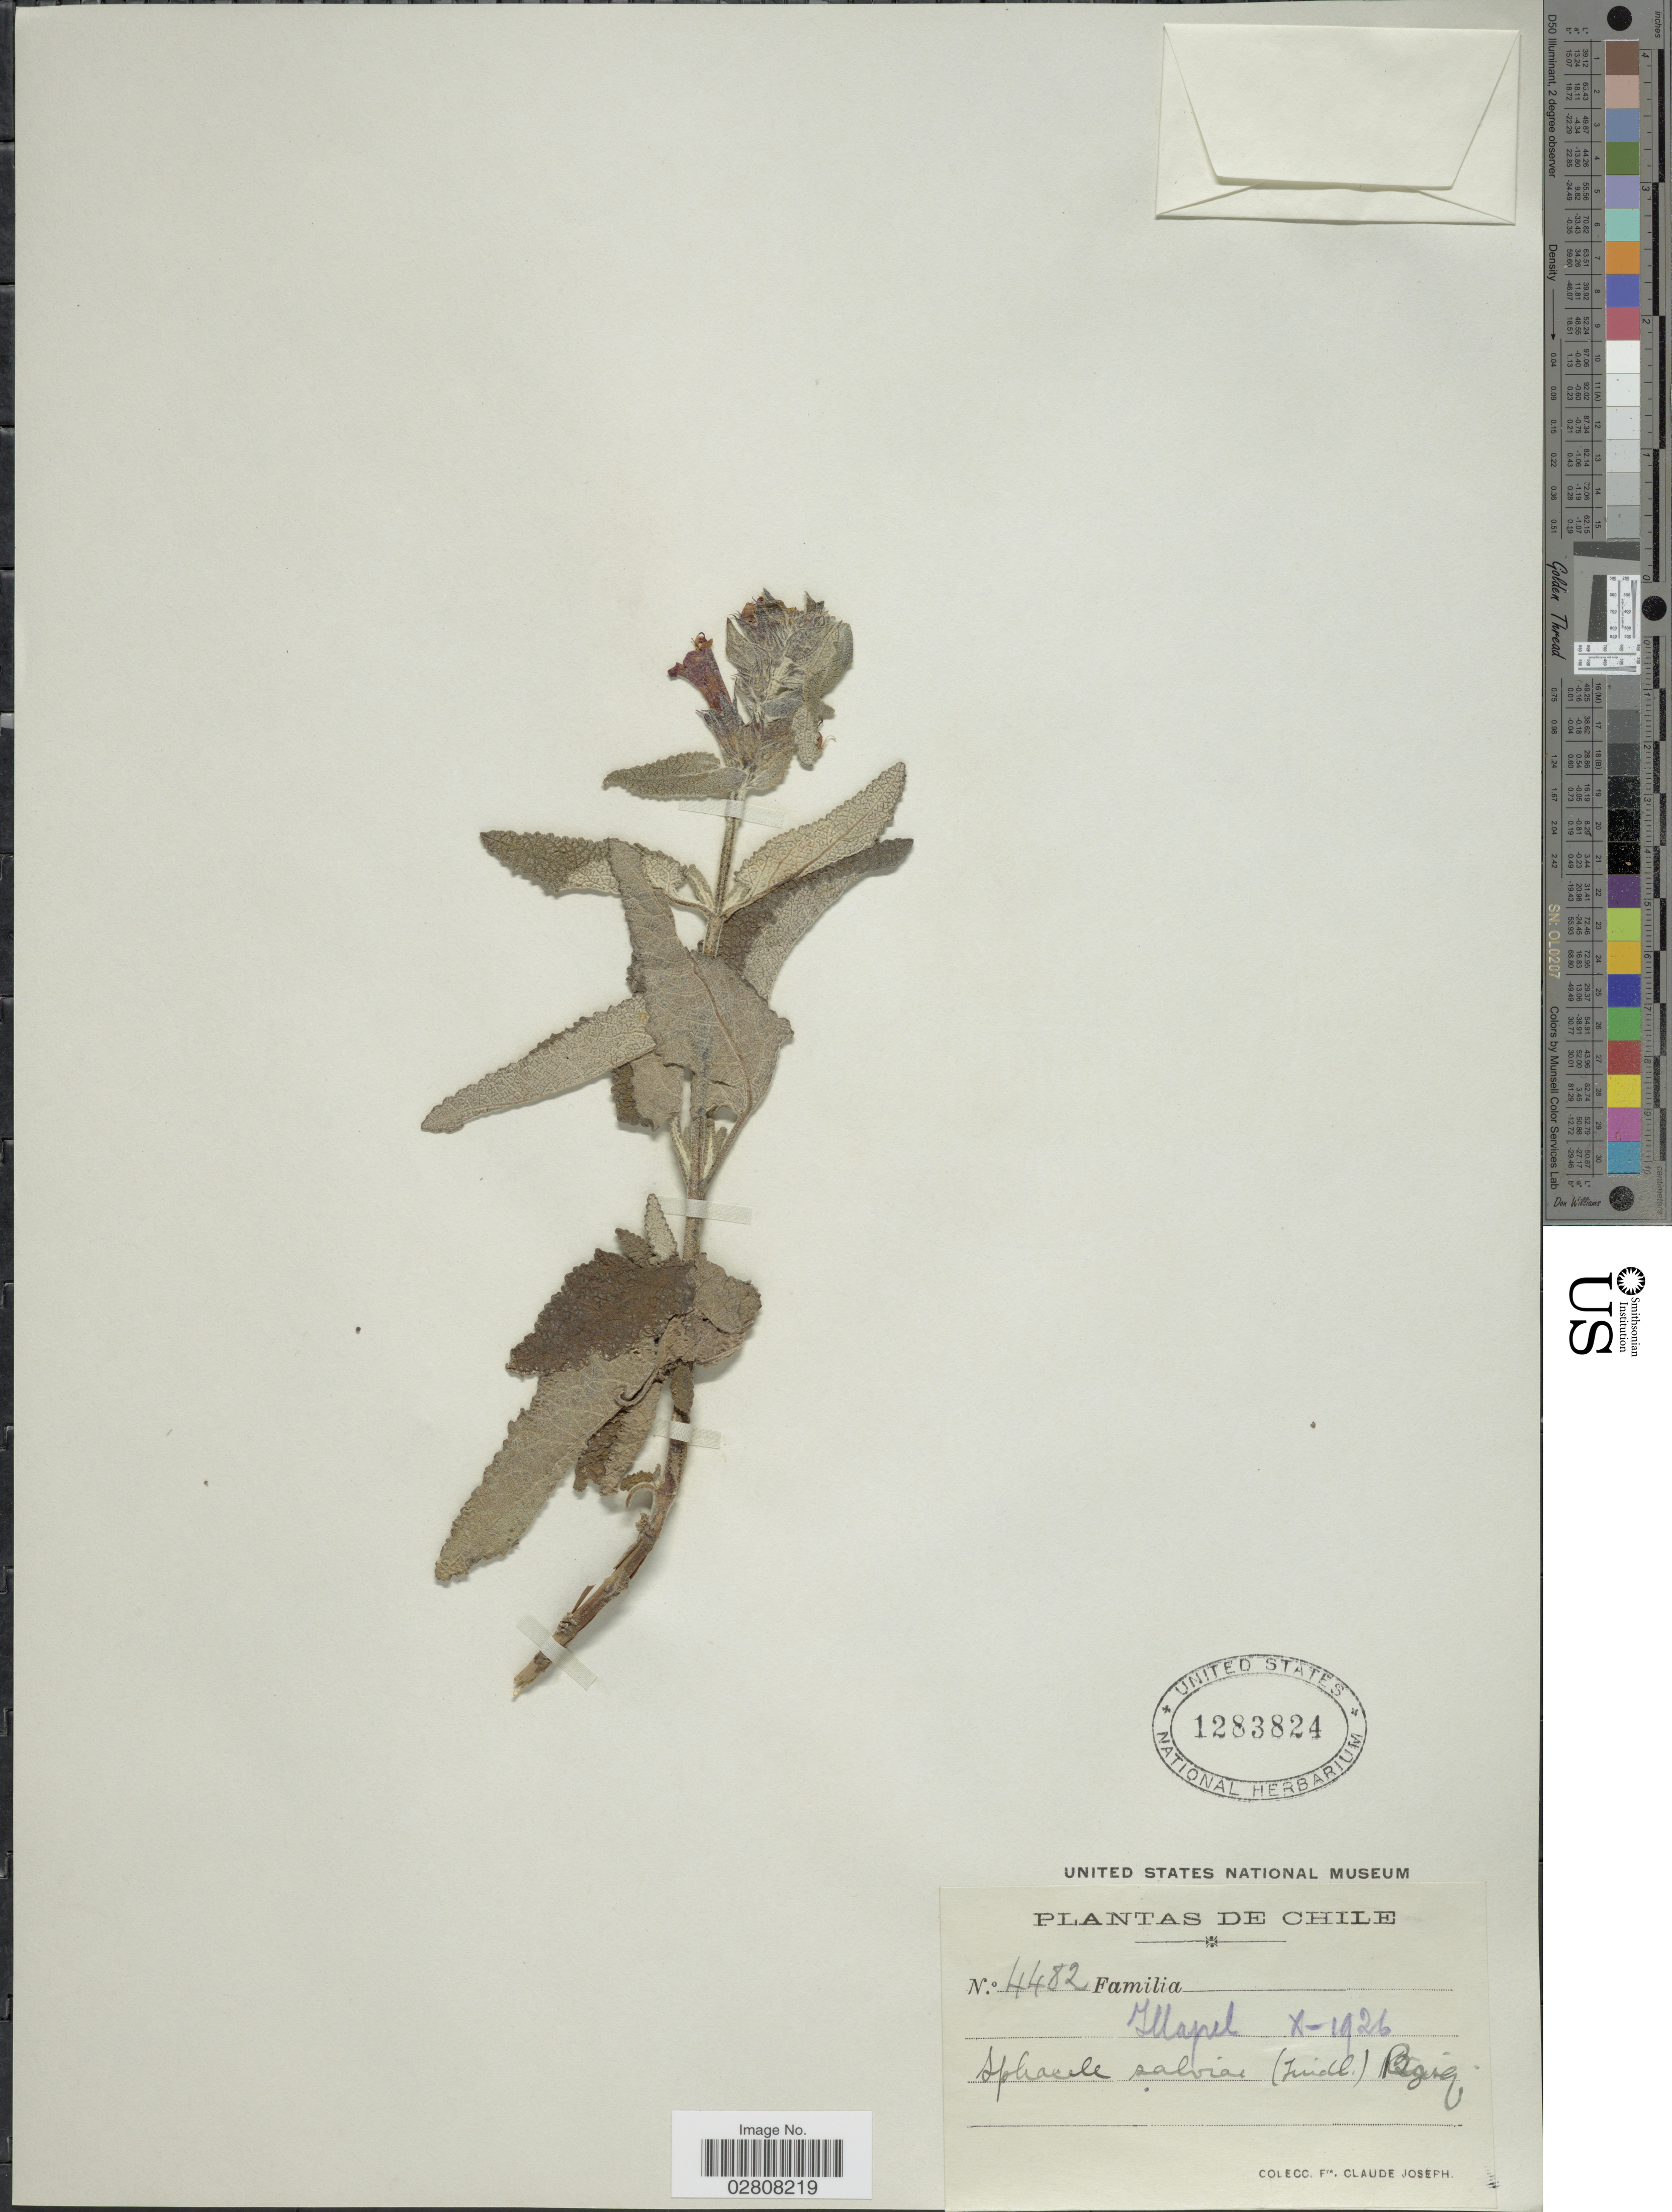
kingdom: Plantae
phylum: Tracheophyta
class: Magnoliopsida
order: Lamiales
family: Lamiaceae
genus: Lepechinia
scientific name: Lepechinia salviae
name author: (Lindl.) Epling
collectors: Bro. Claude-Joseph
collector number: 4482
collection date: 1926-10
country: Chile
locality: Illapel.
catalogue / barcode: US 1283824